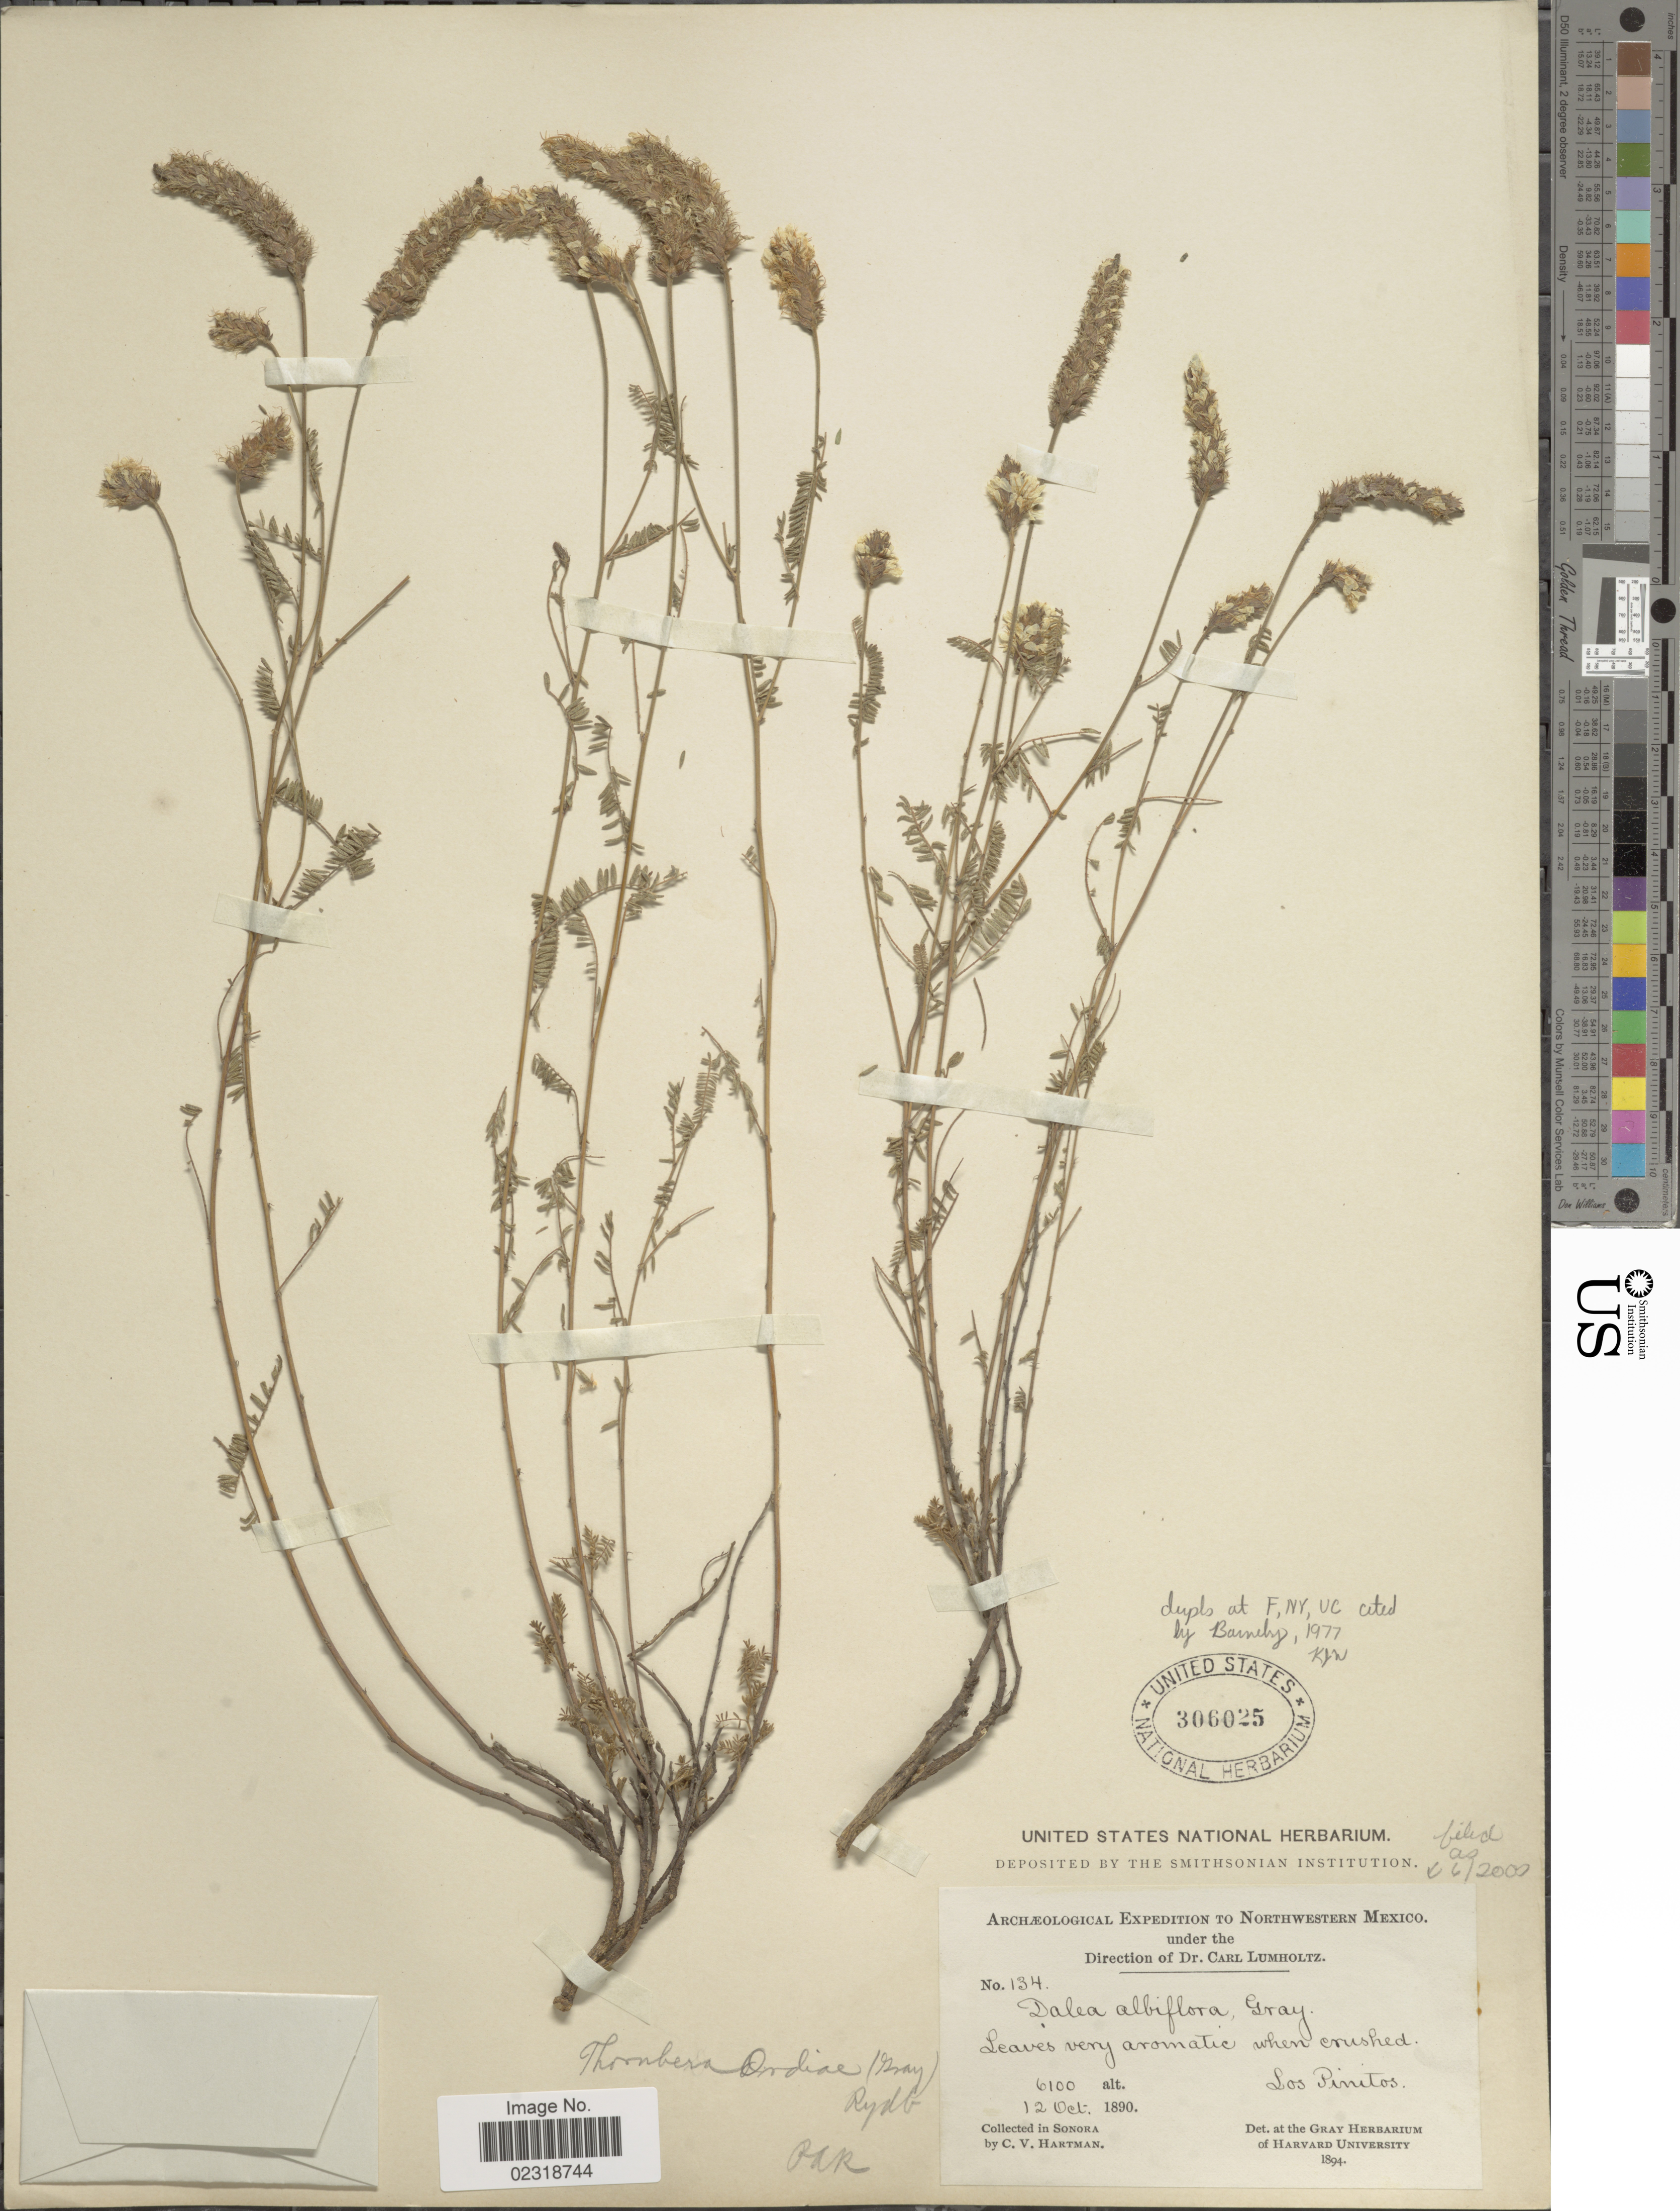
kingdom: Plantae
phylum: Tracheophyta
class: Magnoliopsida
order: Fabales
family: Fabaceae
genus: Dalea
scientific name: Dalea albiflora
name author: A. Gray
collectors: C. V. Hartman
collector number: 134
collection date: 1890-10-12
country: Mexico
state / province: Sonora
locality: Los Pinitos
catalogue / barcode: US 306025